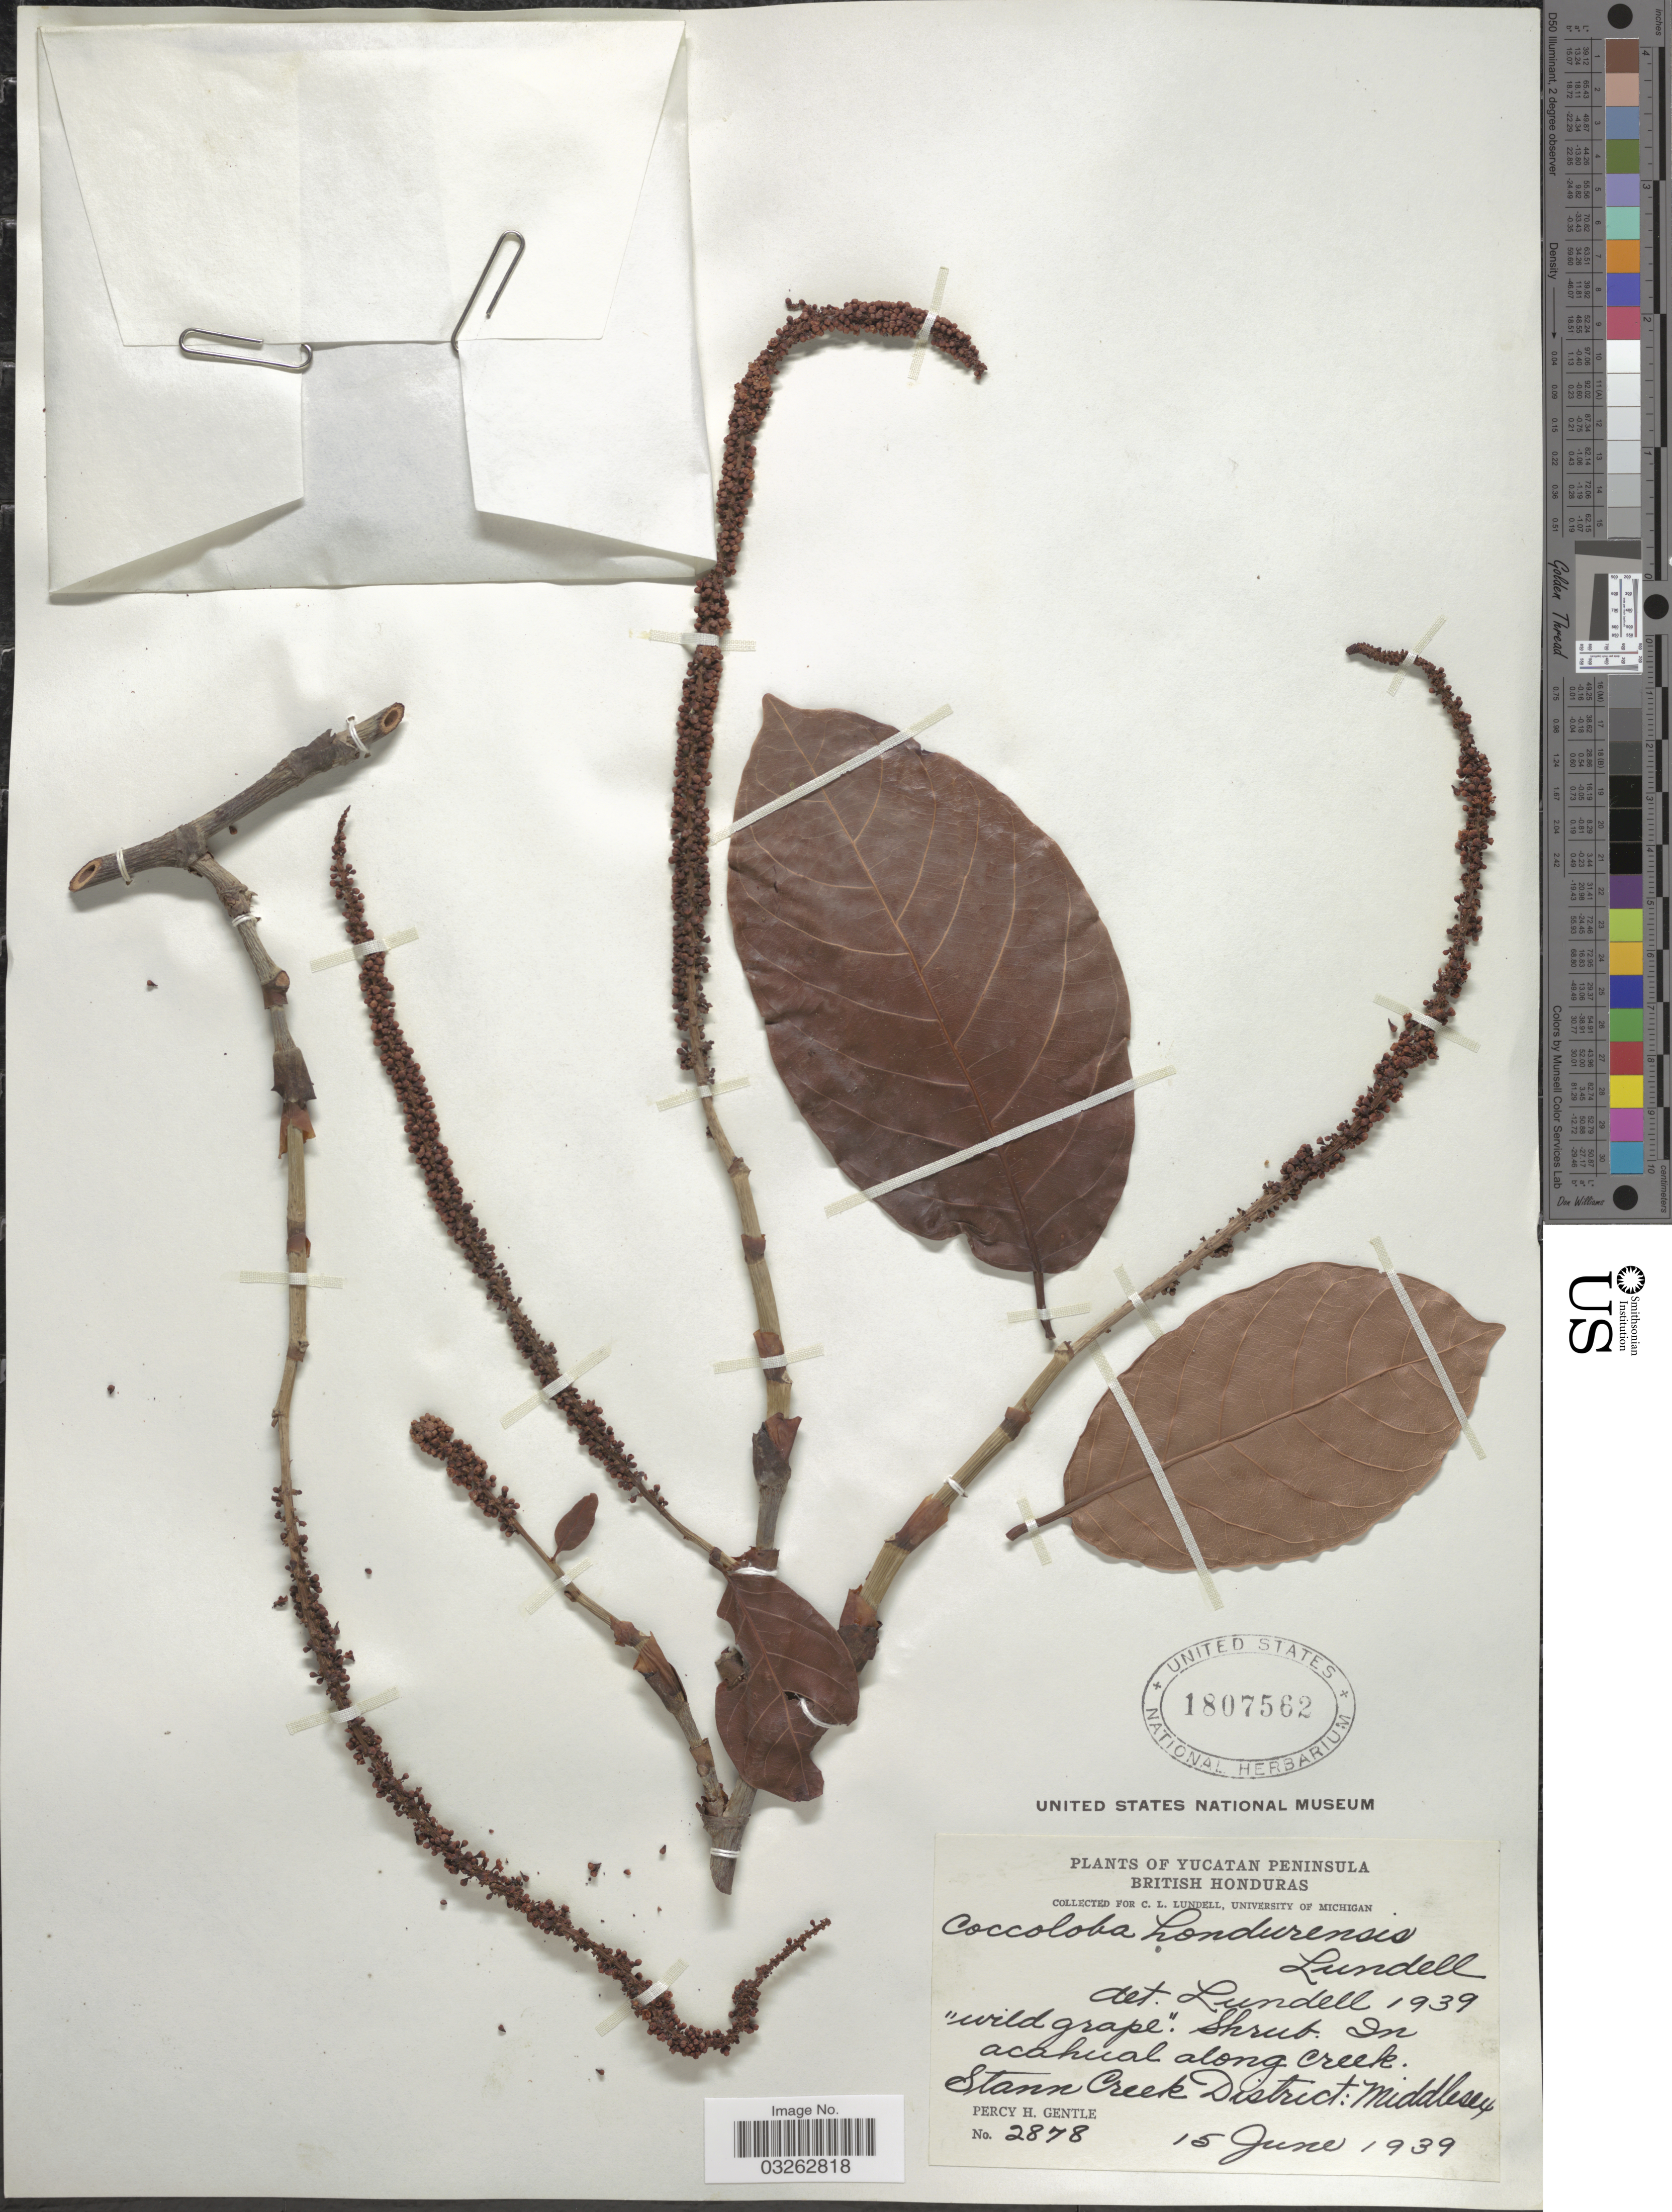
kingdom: Plantae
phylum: Tracheophyta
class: Magnoliopsida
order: Caryophyllales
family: Polygonaceae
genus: Coccoloba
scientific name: Coccoloba hondurensis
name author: Lundell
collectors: P. H. Gentle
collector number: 2878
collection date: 1939-06-15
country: Belize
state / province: Stann Creek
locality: Yucatan Peninsula. British Honduras. Stann Creek District: Middlesex.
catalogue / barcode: US 1807562